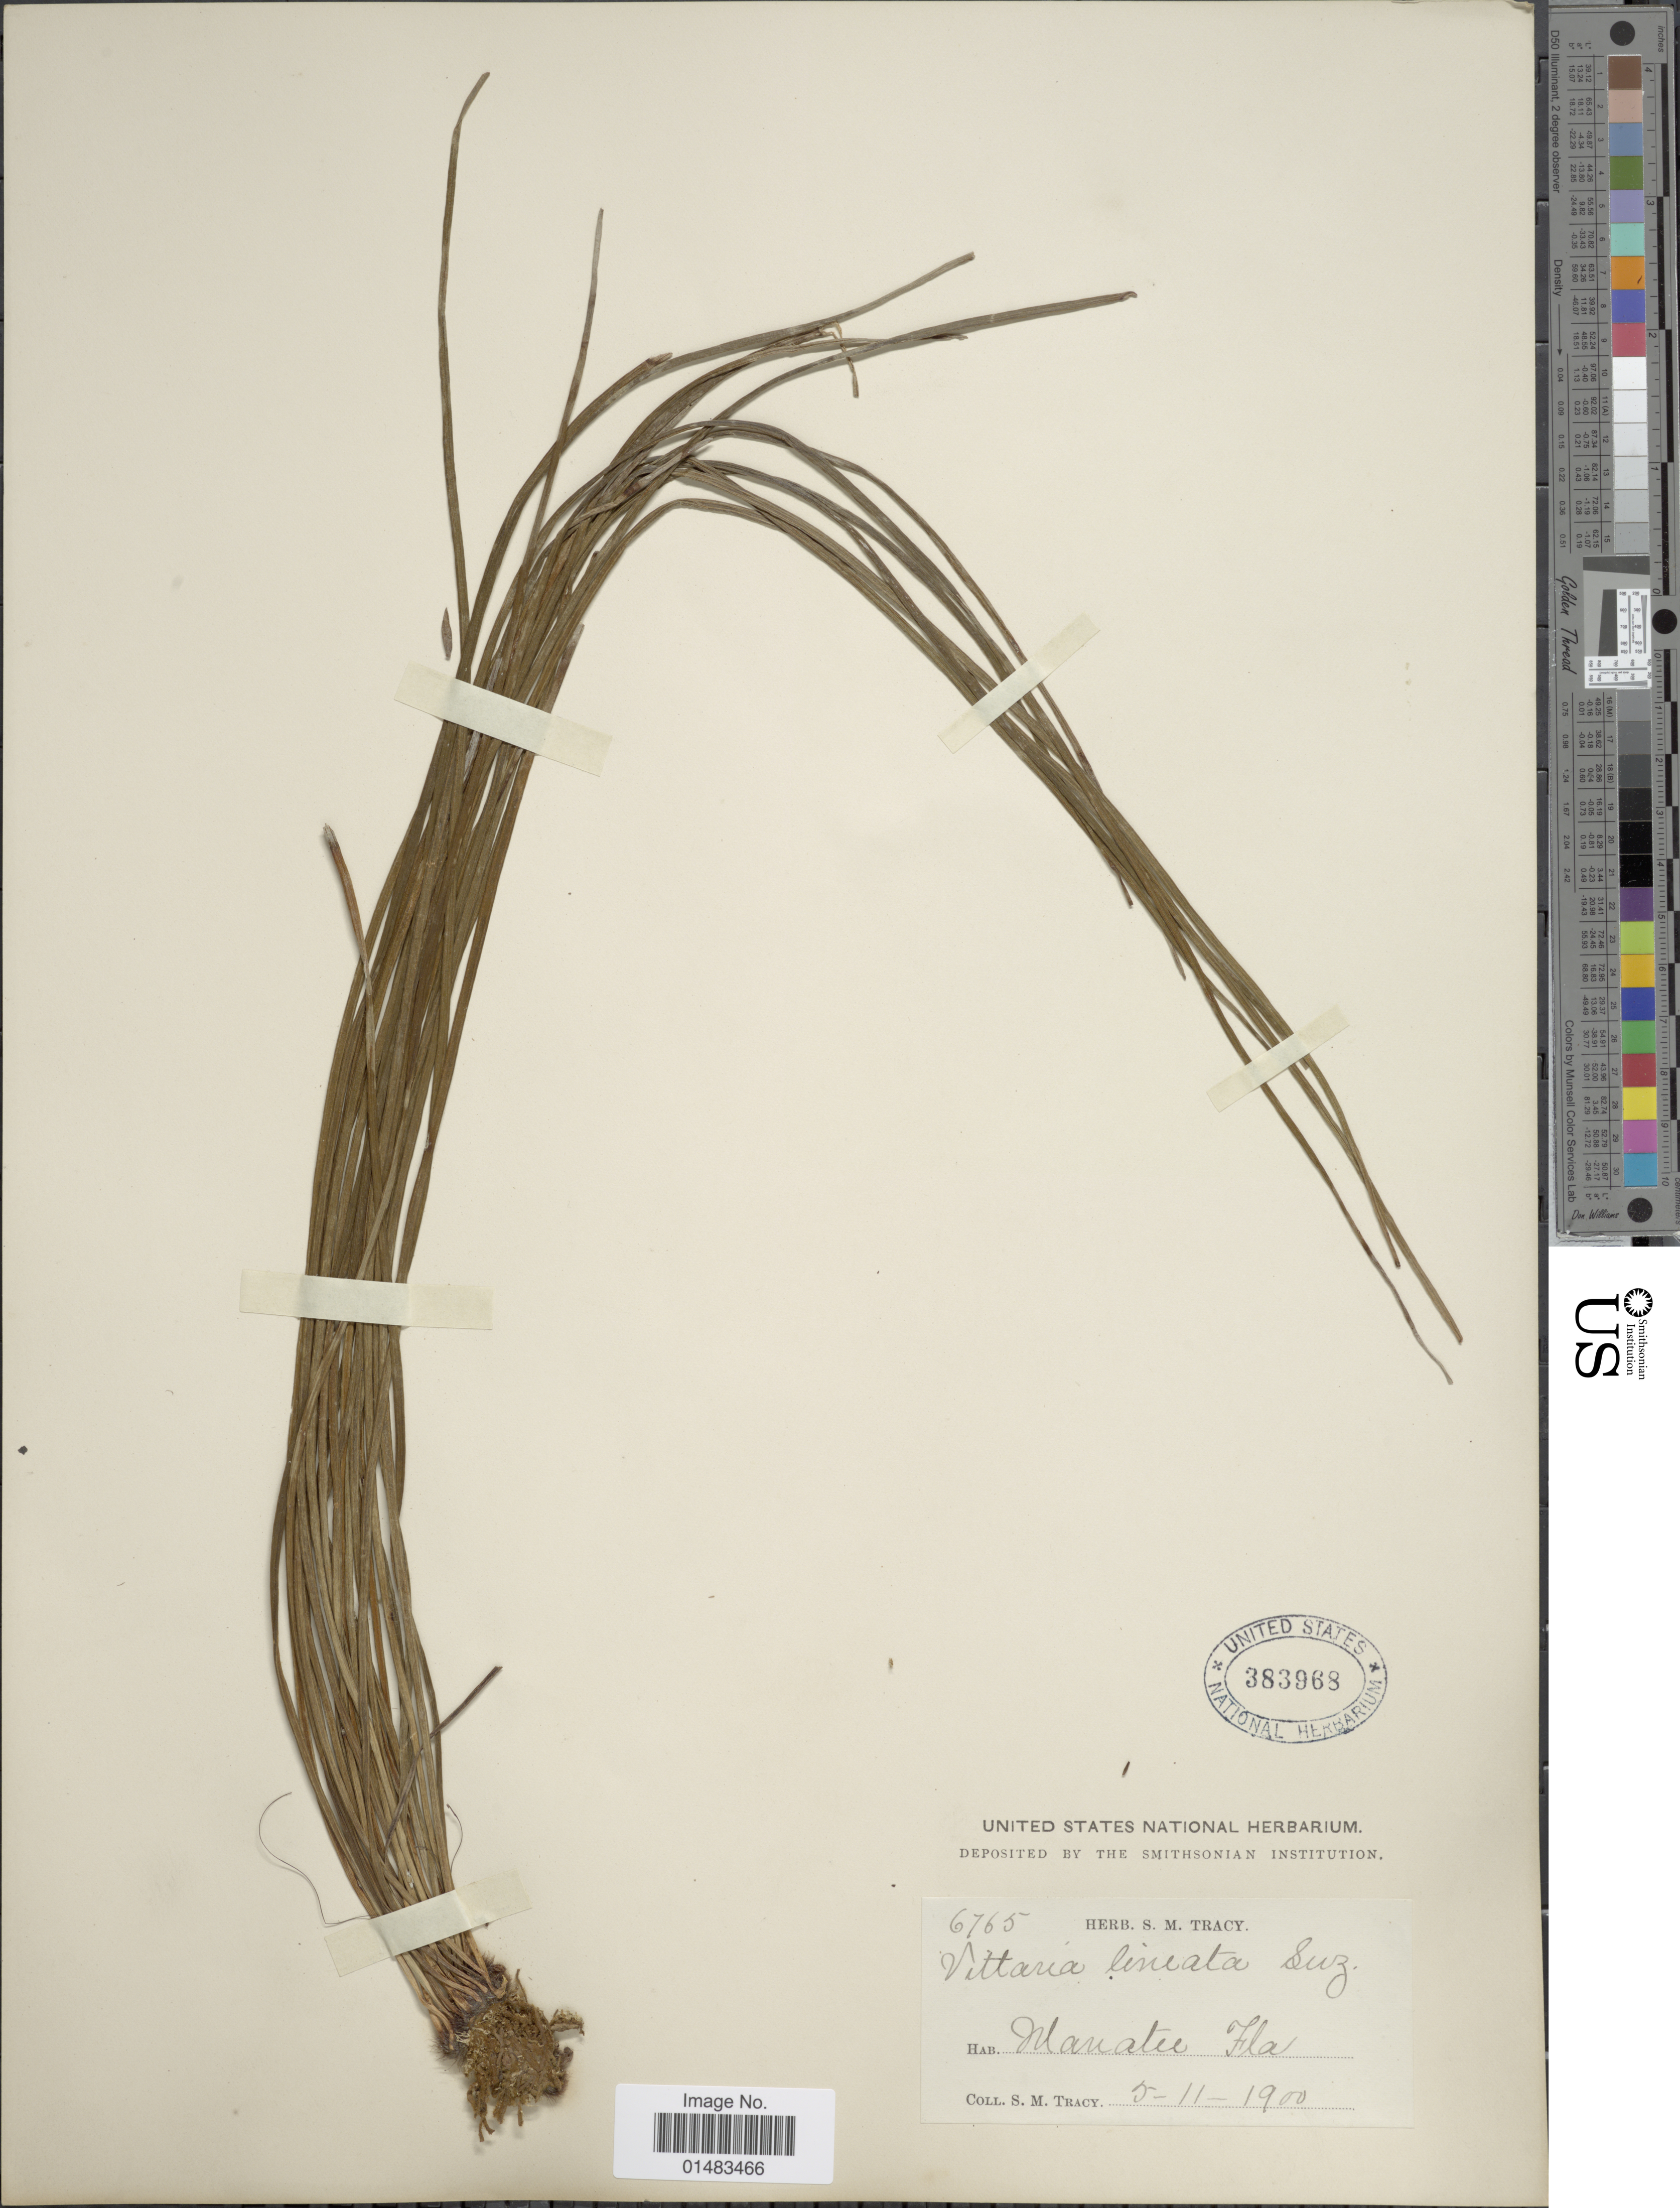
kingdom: Plantae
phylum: Tracheophyta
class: Polypodiopsida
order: Polypodiales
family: Pteridaceae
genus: Vittaria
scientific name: Vittaria lineata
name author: (L.) Sm.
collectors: S. M. Tracy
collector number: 6765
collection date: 1900-11-05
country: United States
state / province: Florida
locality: Manatee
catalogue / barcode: US 383968